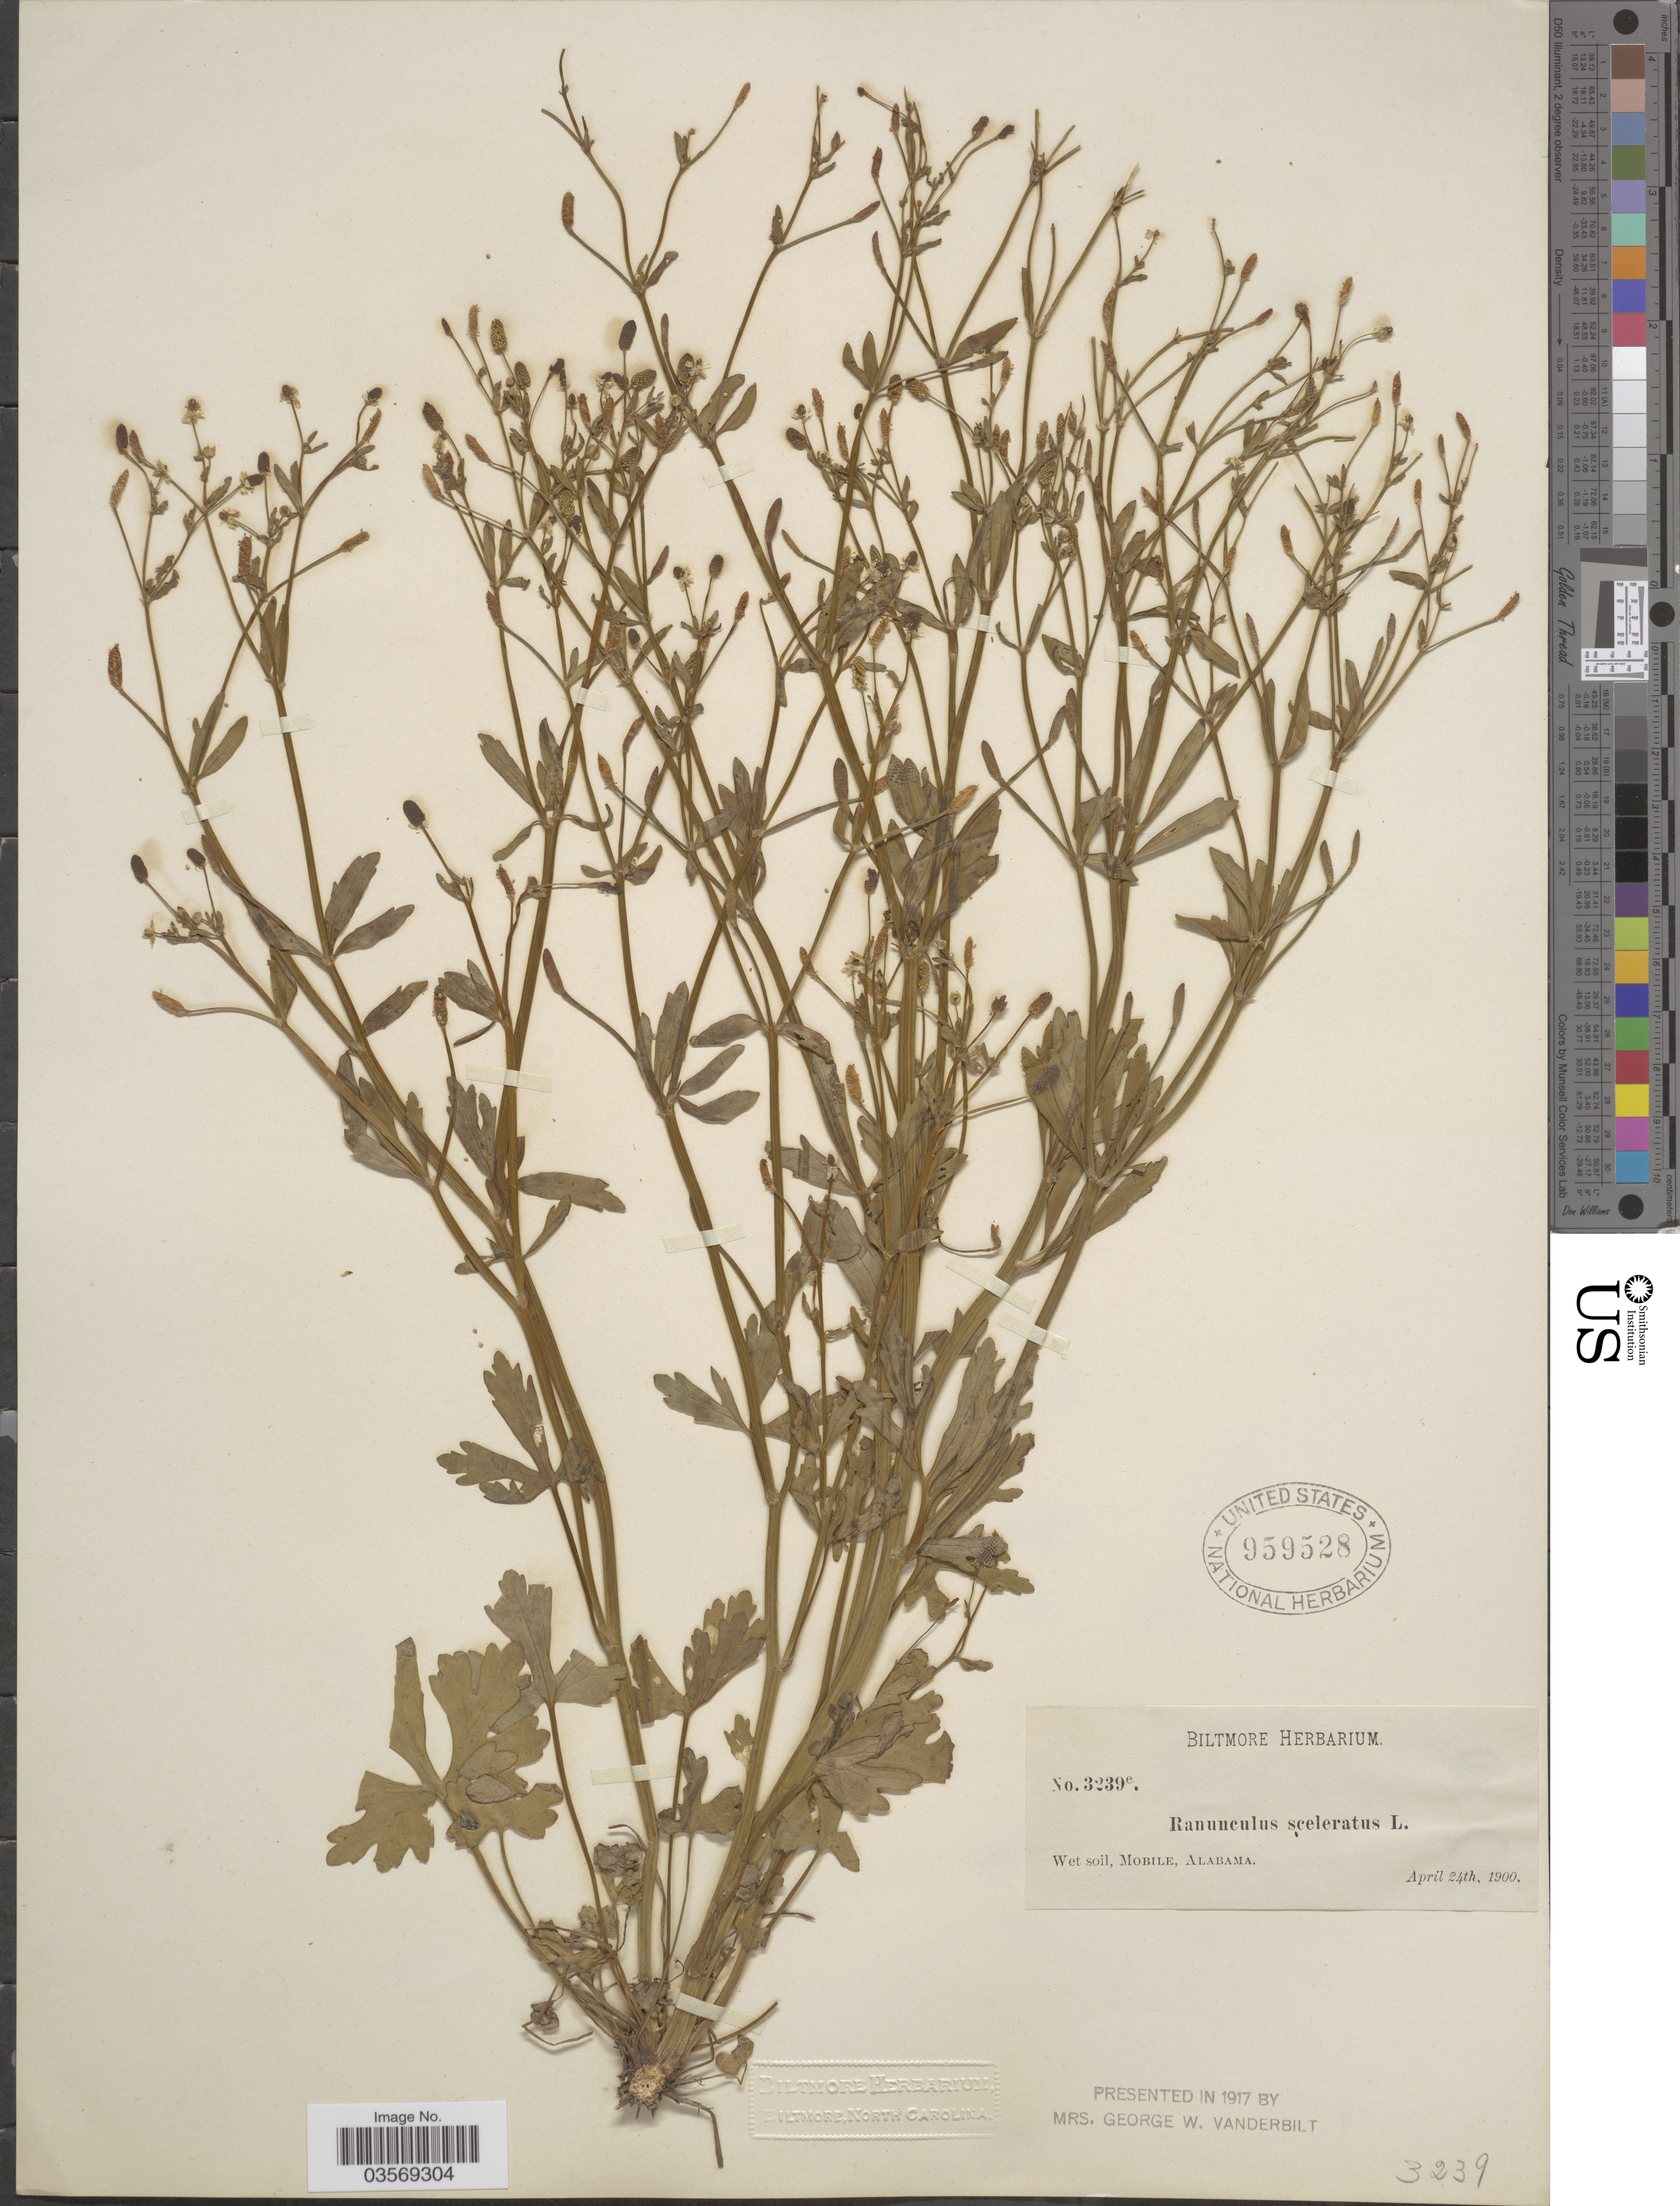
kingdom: Plantae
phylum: Tracheophyta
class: Magnoliopsida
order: Ranunculales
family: Ranunculaceae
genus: Ranunculus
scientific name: Ranunculus sceleratus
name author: L.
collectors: ex herb. Biltmore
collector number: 3239e.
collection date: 1900-04-24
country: United States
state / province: Alabama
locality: Mobile.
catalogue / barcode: US 959528